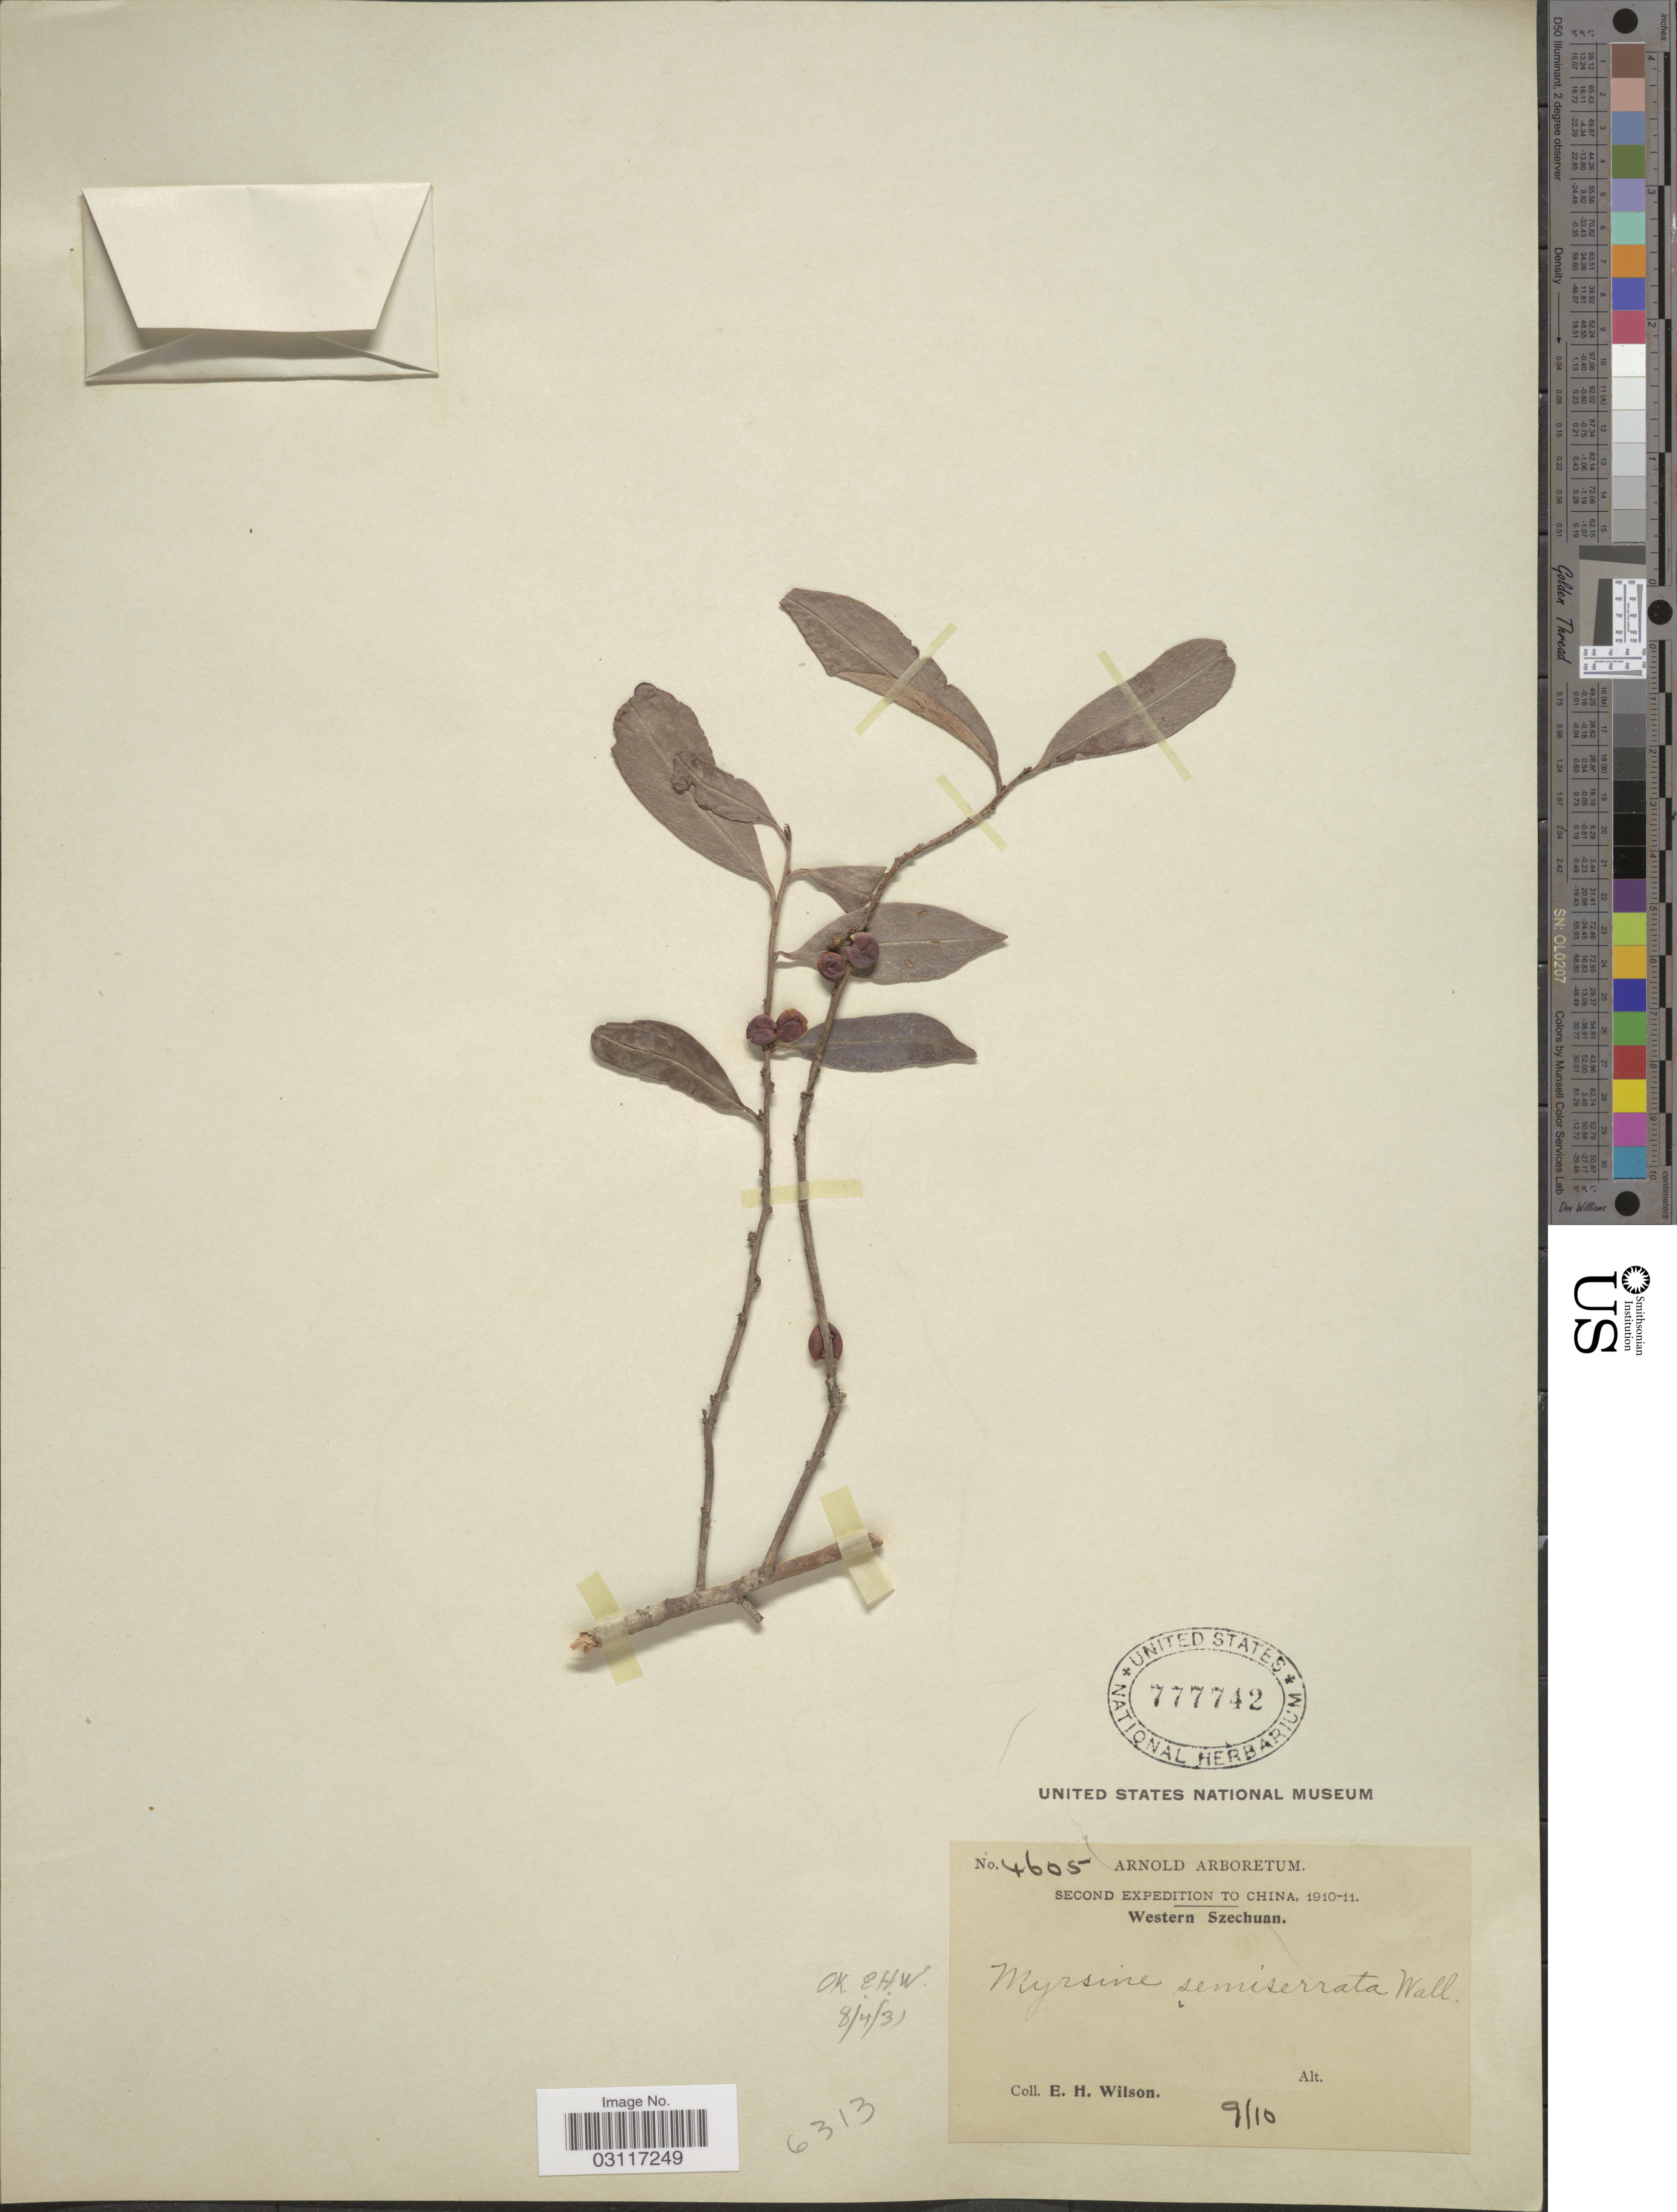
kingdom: Plantae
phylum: Tracheophyta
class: Magnoliopsida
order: Ericales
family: Primulaceae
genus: Myrsine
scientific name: Myrsine semiserrata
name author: Wall.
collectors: E. Wilson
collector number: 4605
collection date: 1910-09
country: China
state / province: Sichuan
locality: Western Szechuan.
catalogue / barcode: US 777742